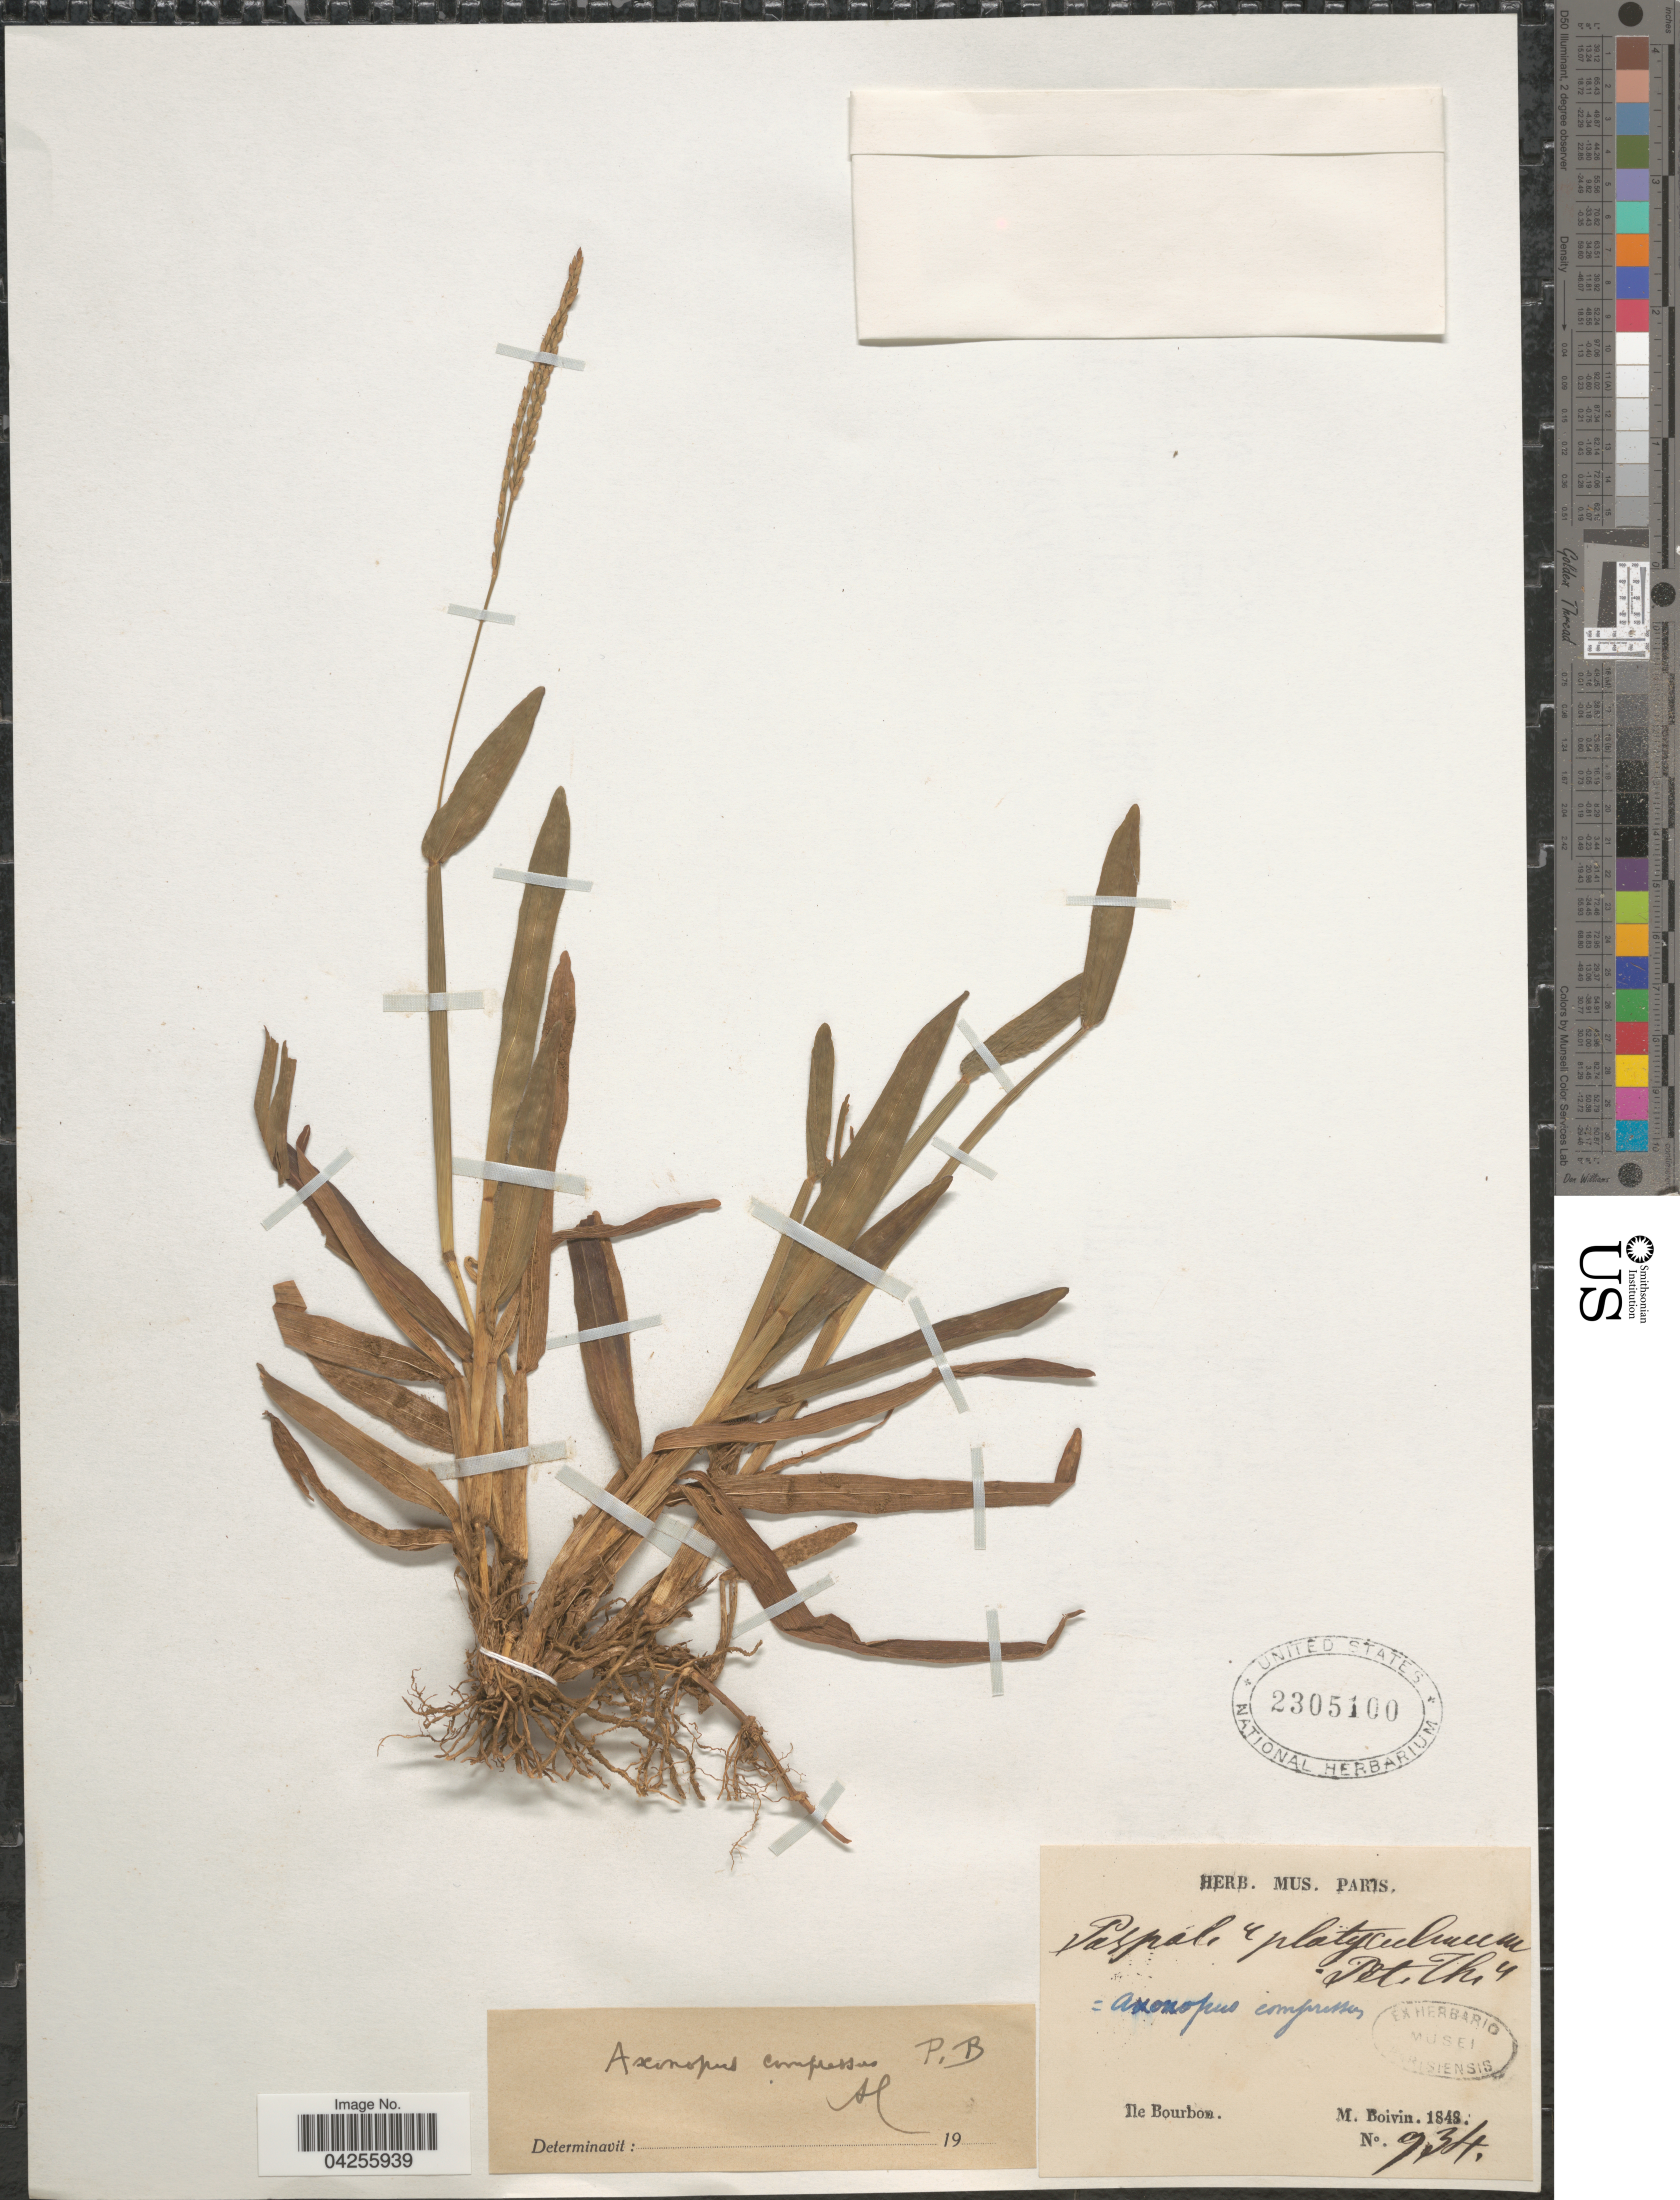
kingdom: Plantae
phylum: Tracheophyta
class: Liliopsida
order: Poales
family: Poaceae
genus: Axonopus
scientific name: Axonopus compressus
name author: (Sw.) P. Beauv.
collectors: M. Boivin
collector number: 934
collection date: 1848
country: Réunion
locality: Ile Bourbon.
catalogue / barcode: US 2305100